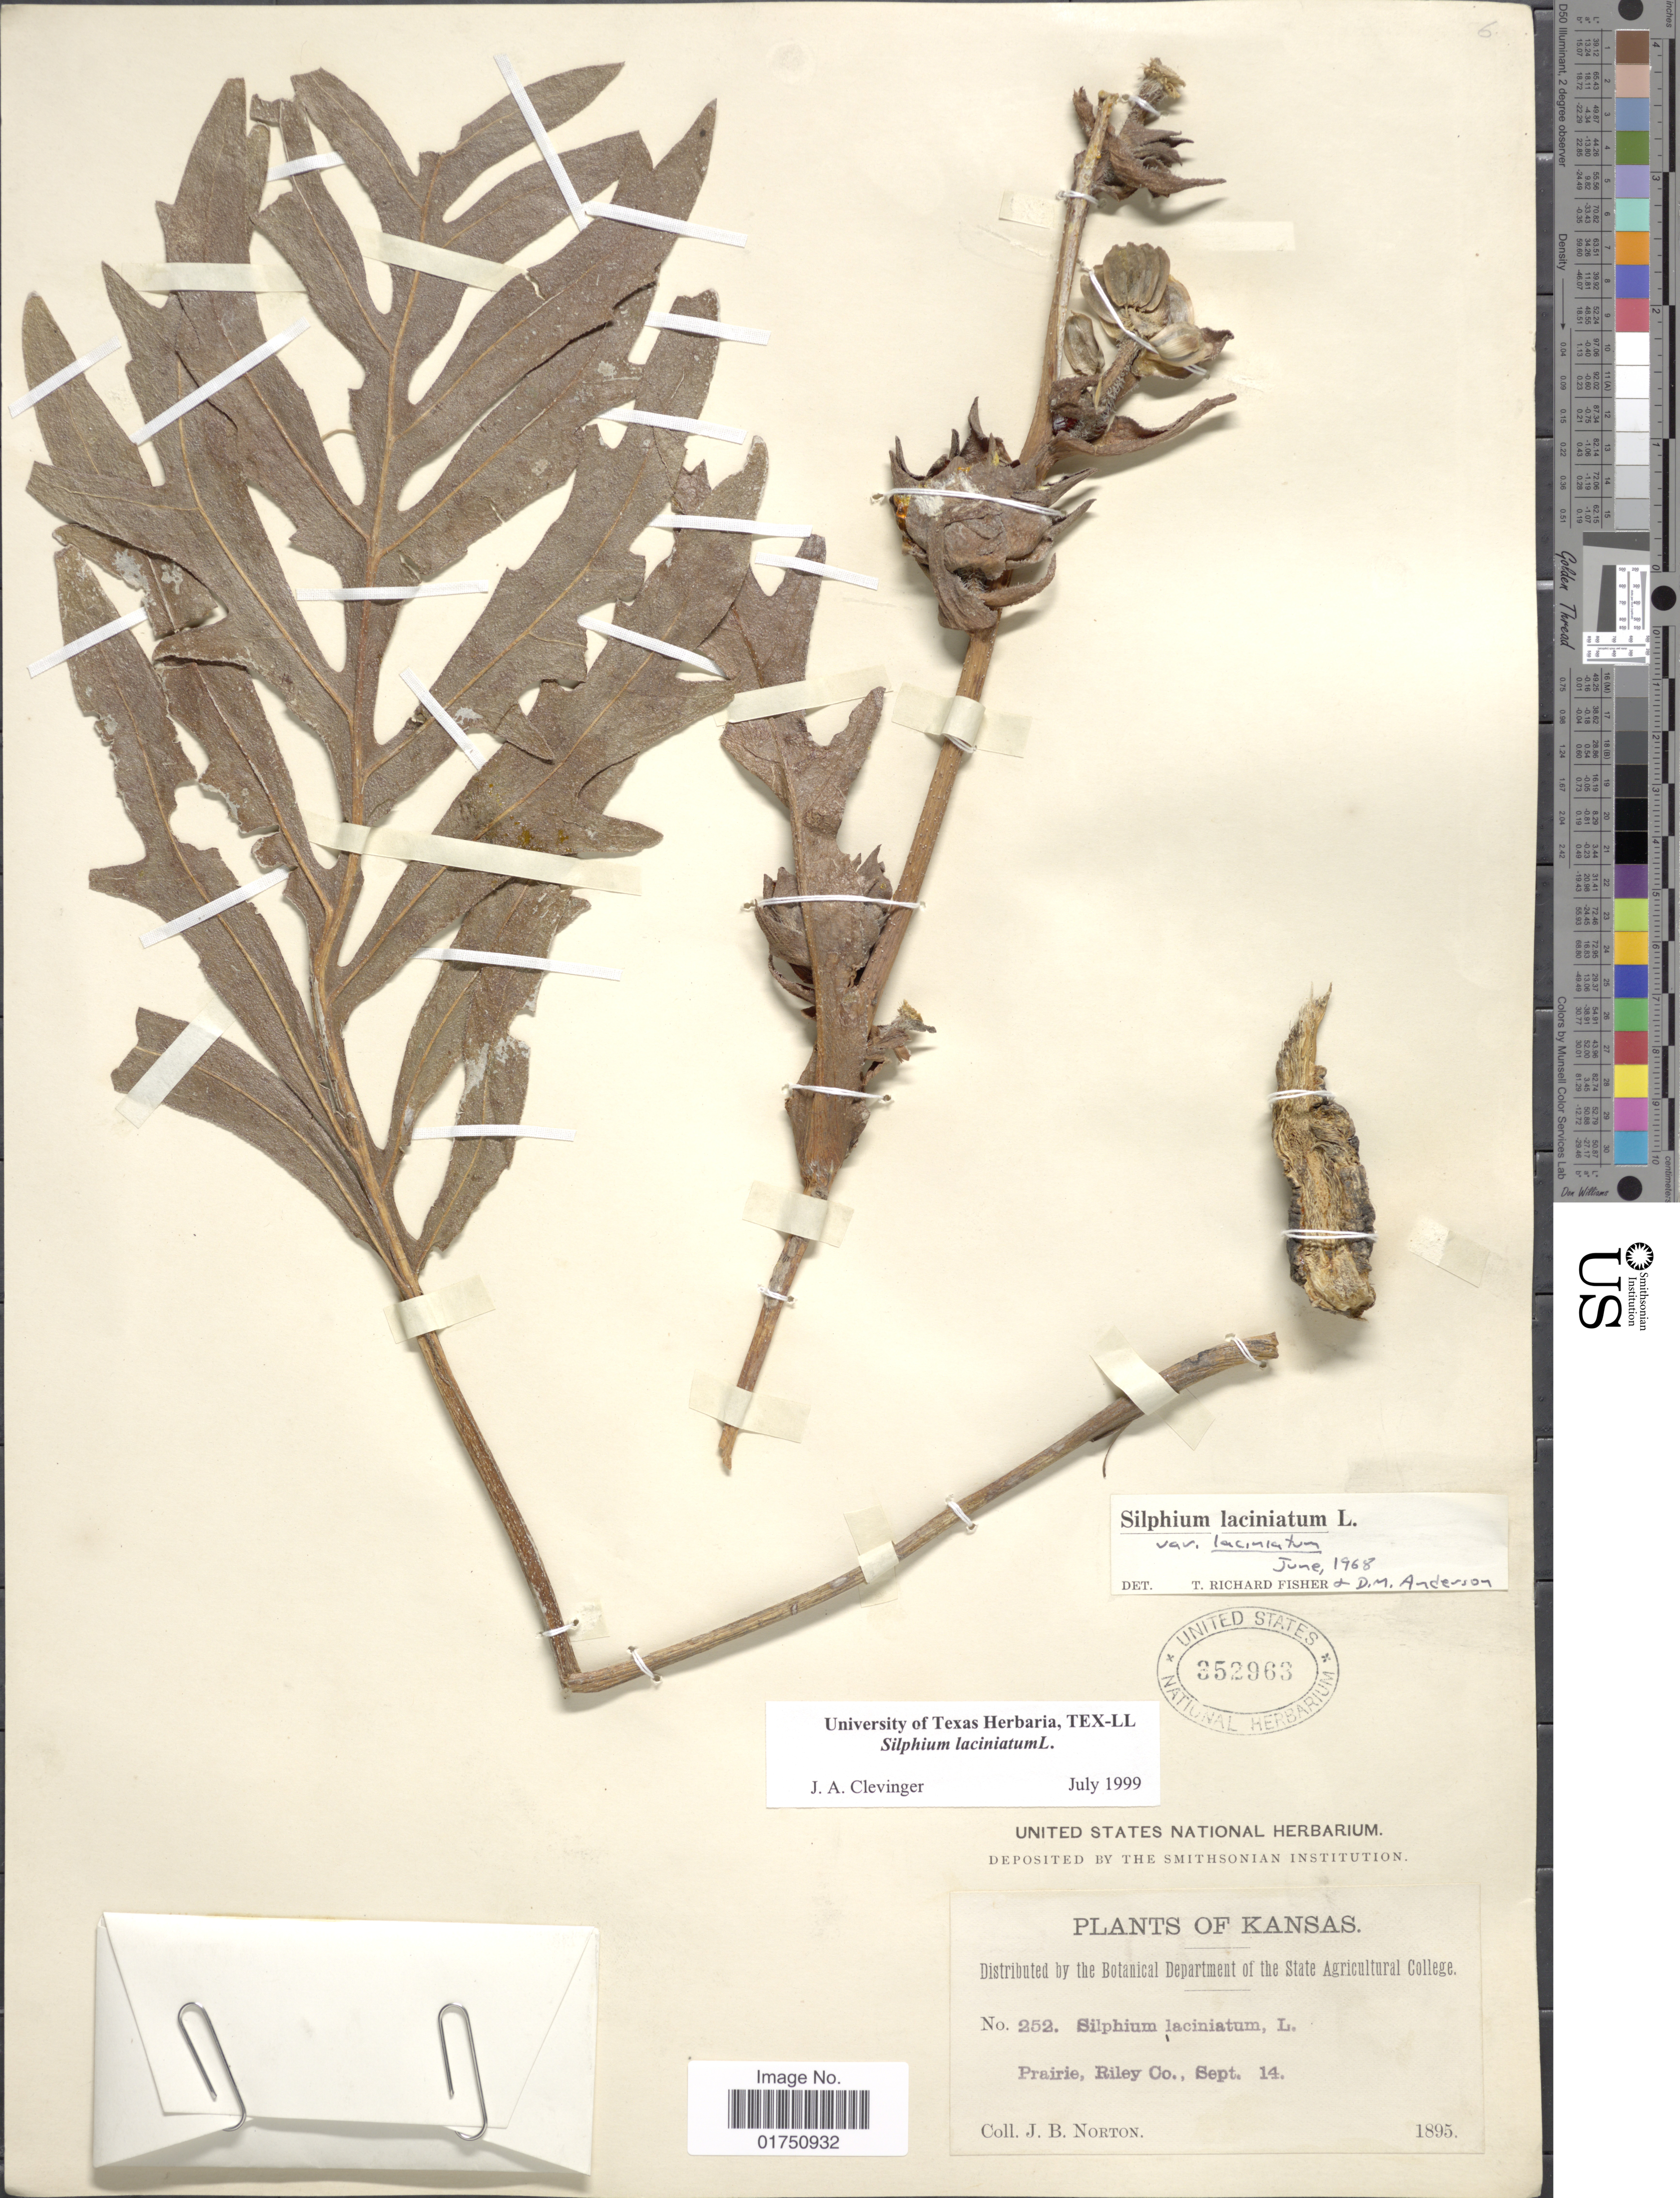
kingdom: Plantae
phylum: Tracheophyta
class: Magnoliopsida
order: Asterales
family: Asteraceae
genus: Silphium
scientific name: Silphium laciniatum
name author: L.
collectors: J. B. Norton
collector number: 252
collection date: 1895-09-14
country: United States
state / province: Kansas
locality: Prairie, Riley Co.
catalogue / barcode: US 352963